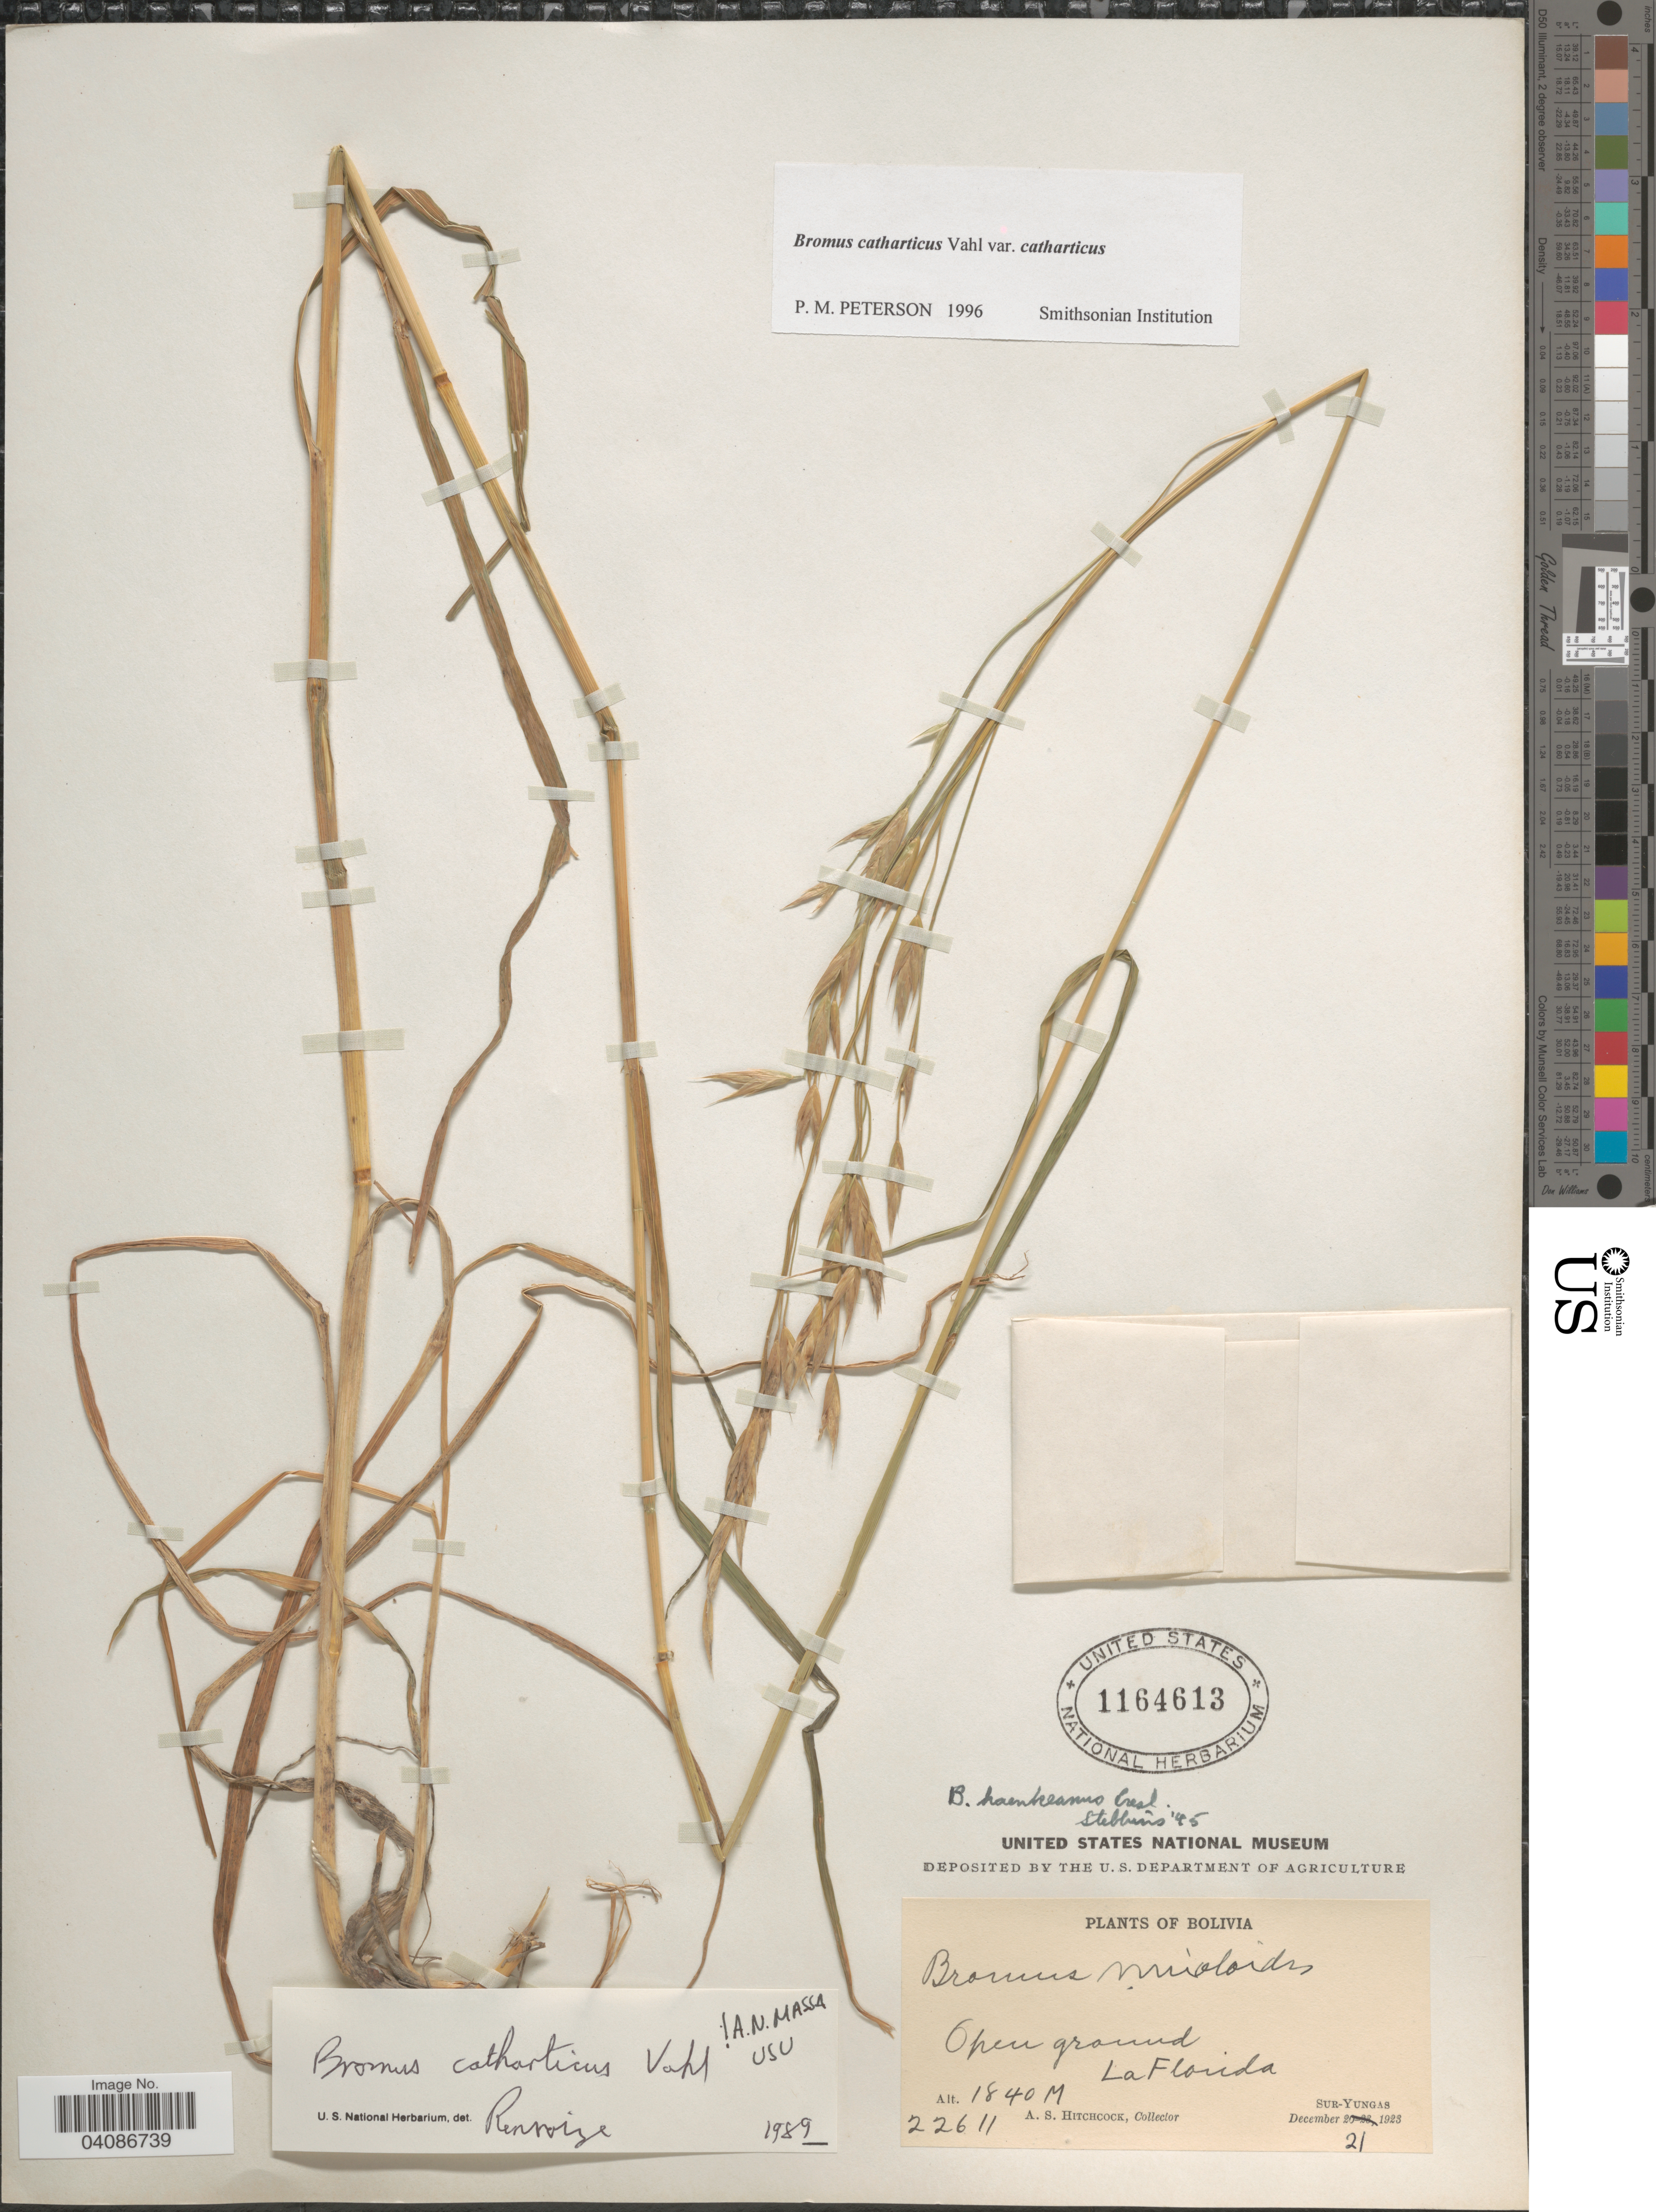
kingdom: Plantae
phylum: Tracheophyta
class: Liliopsida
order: Poales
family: Poaceae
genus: Bromus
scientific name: Bromus catharticus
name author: Vahl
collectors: A. S. Hitchcock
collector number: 22611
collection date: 1923-12-21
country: Bolivia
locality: La Florida. Sur-Yungas.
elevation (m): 1840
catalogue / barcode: US 1164613